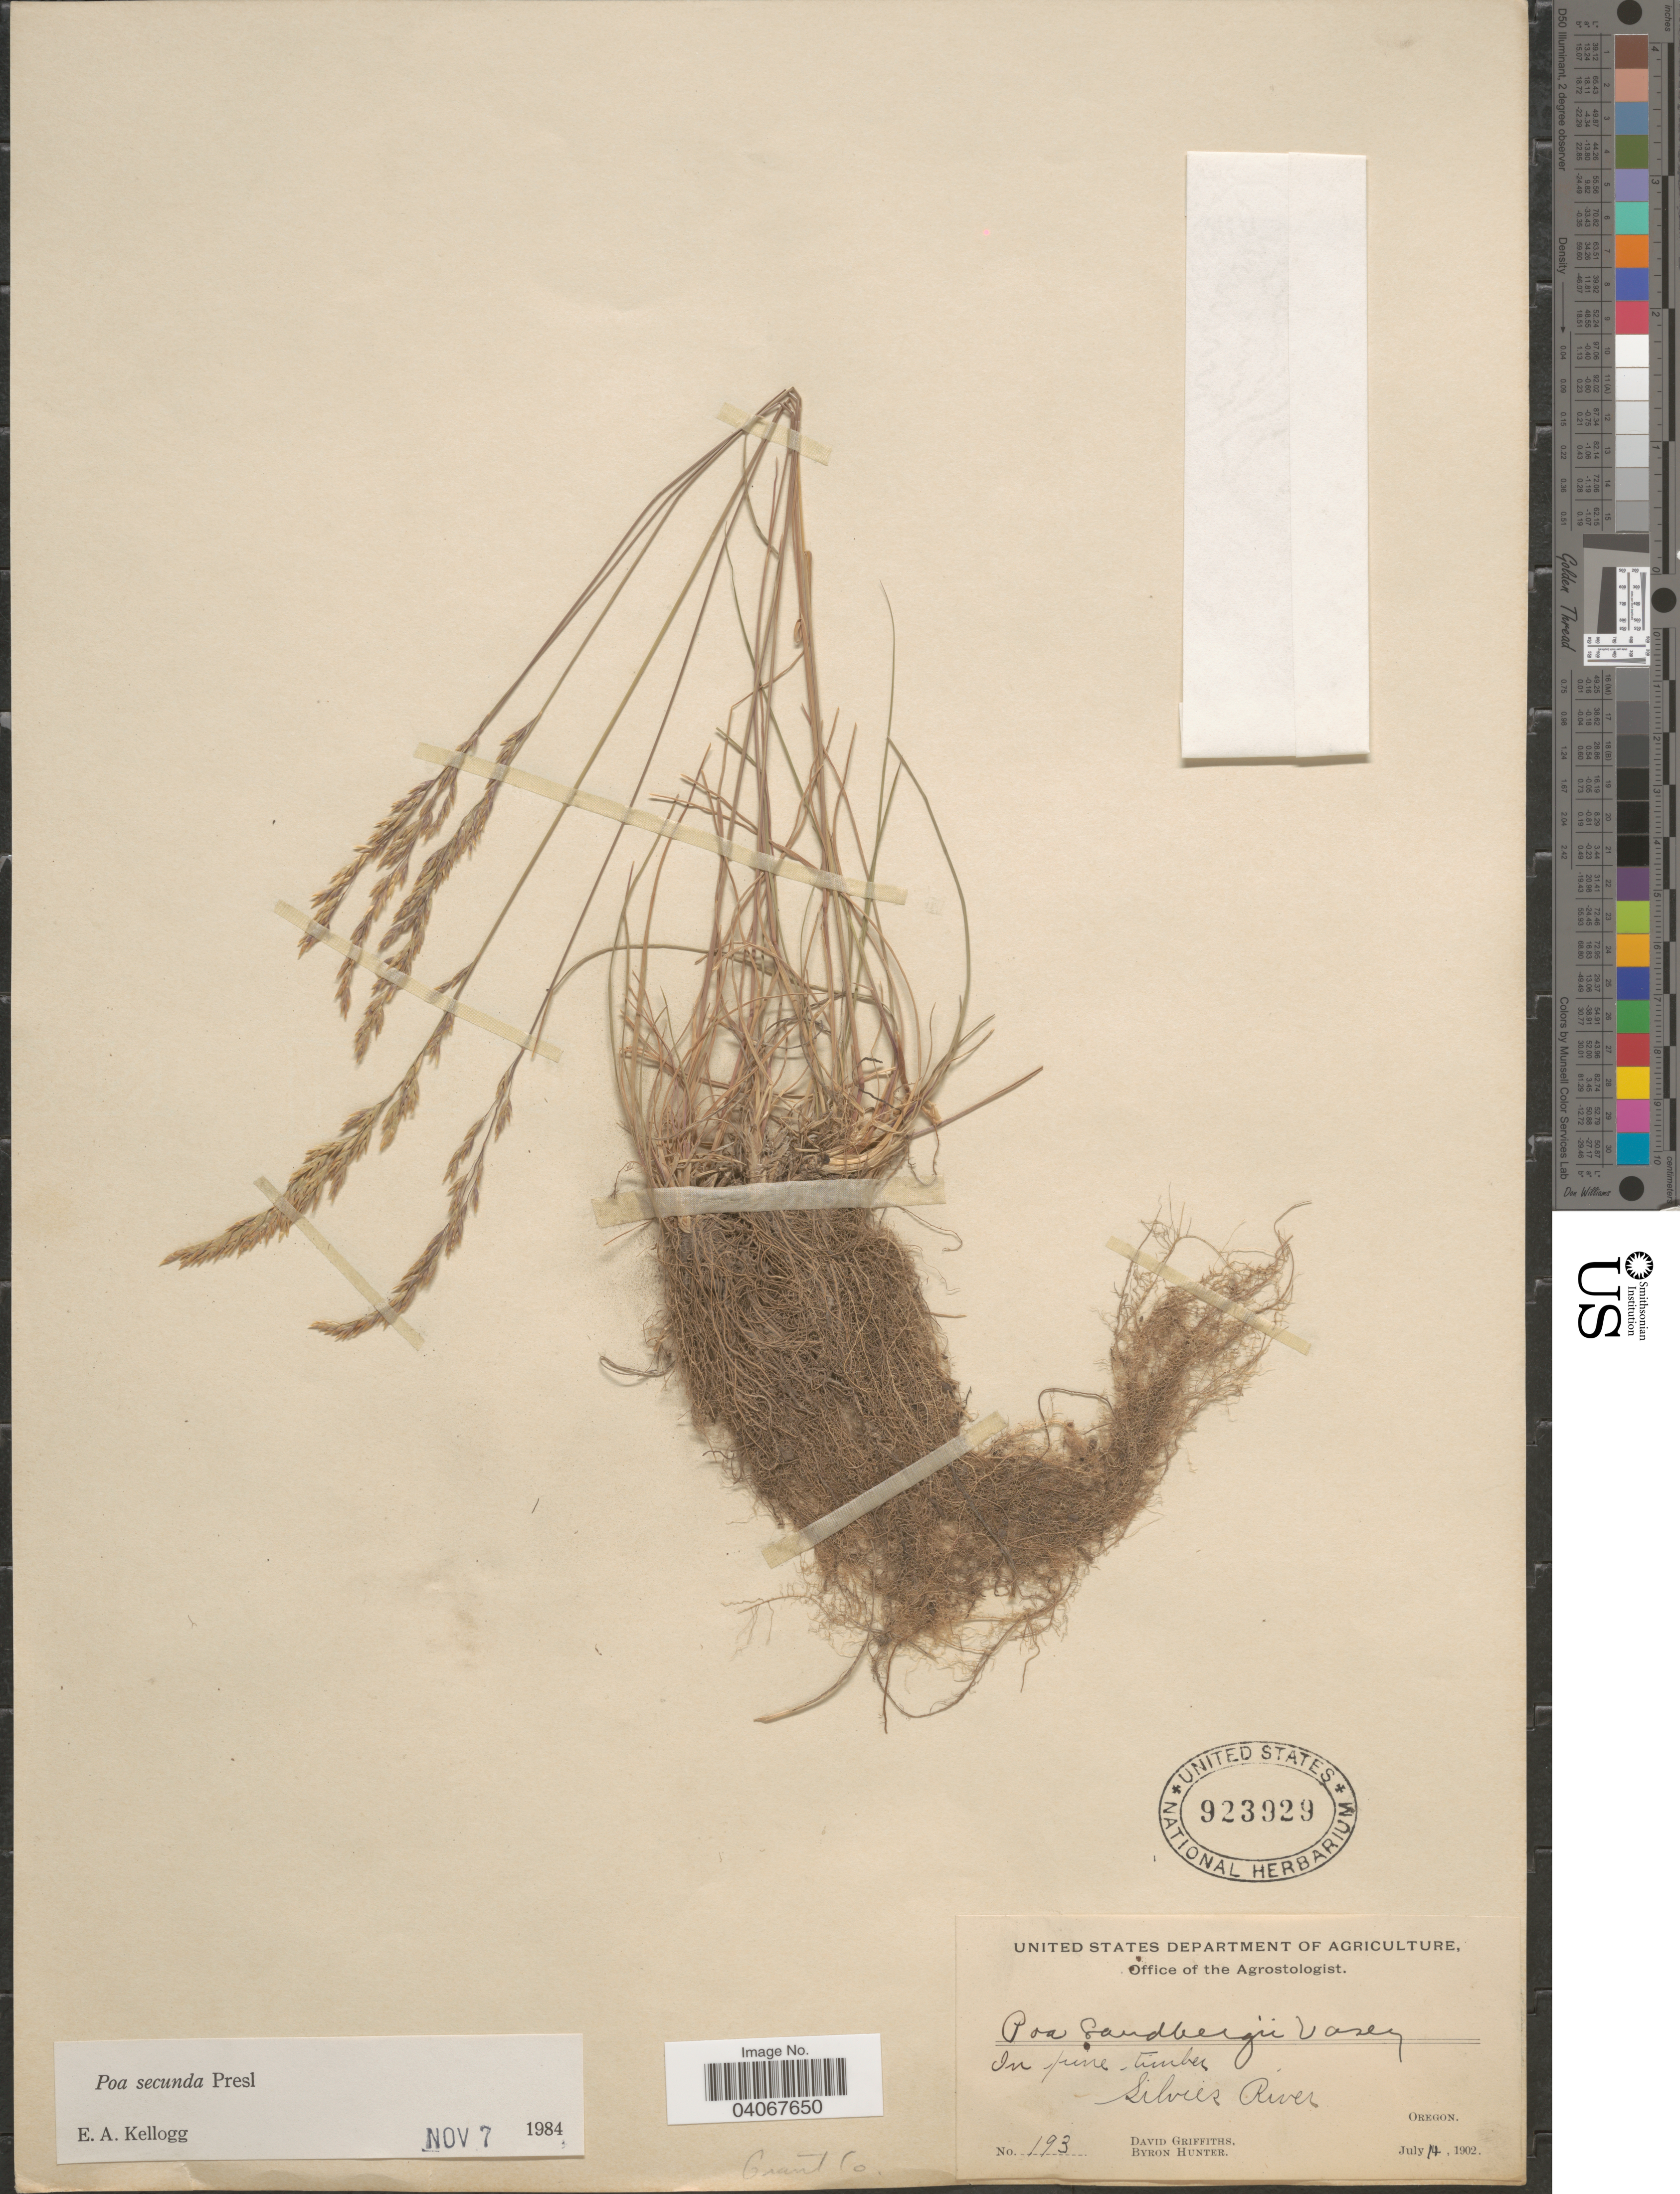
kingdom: Plantae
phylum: Tracheophyta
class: Liliopsida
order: Poales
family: Poaceae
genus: Poa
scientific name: Poa secunda subsp. secunda var. secunda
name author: J. Presl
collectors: D. Griffiths & B. Hunter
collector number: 193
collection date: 1902-07-14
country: United States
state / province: Oregon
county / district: Grant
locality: In pine timber. Silvies River. Grant Co.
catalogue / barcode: US 923929